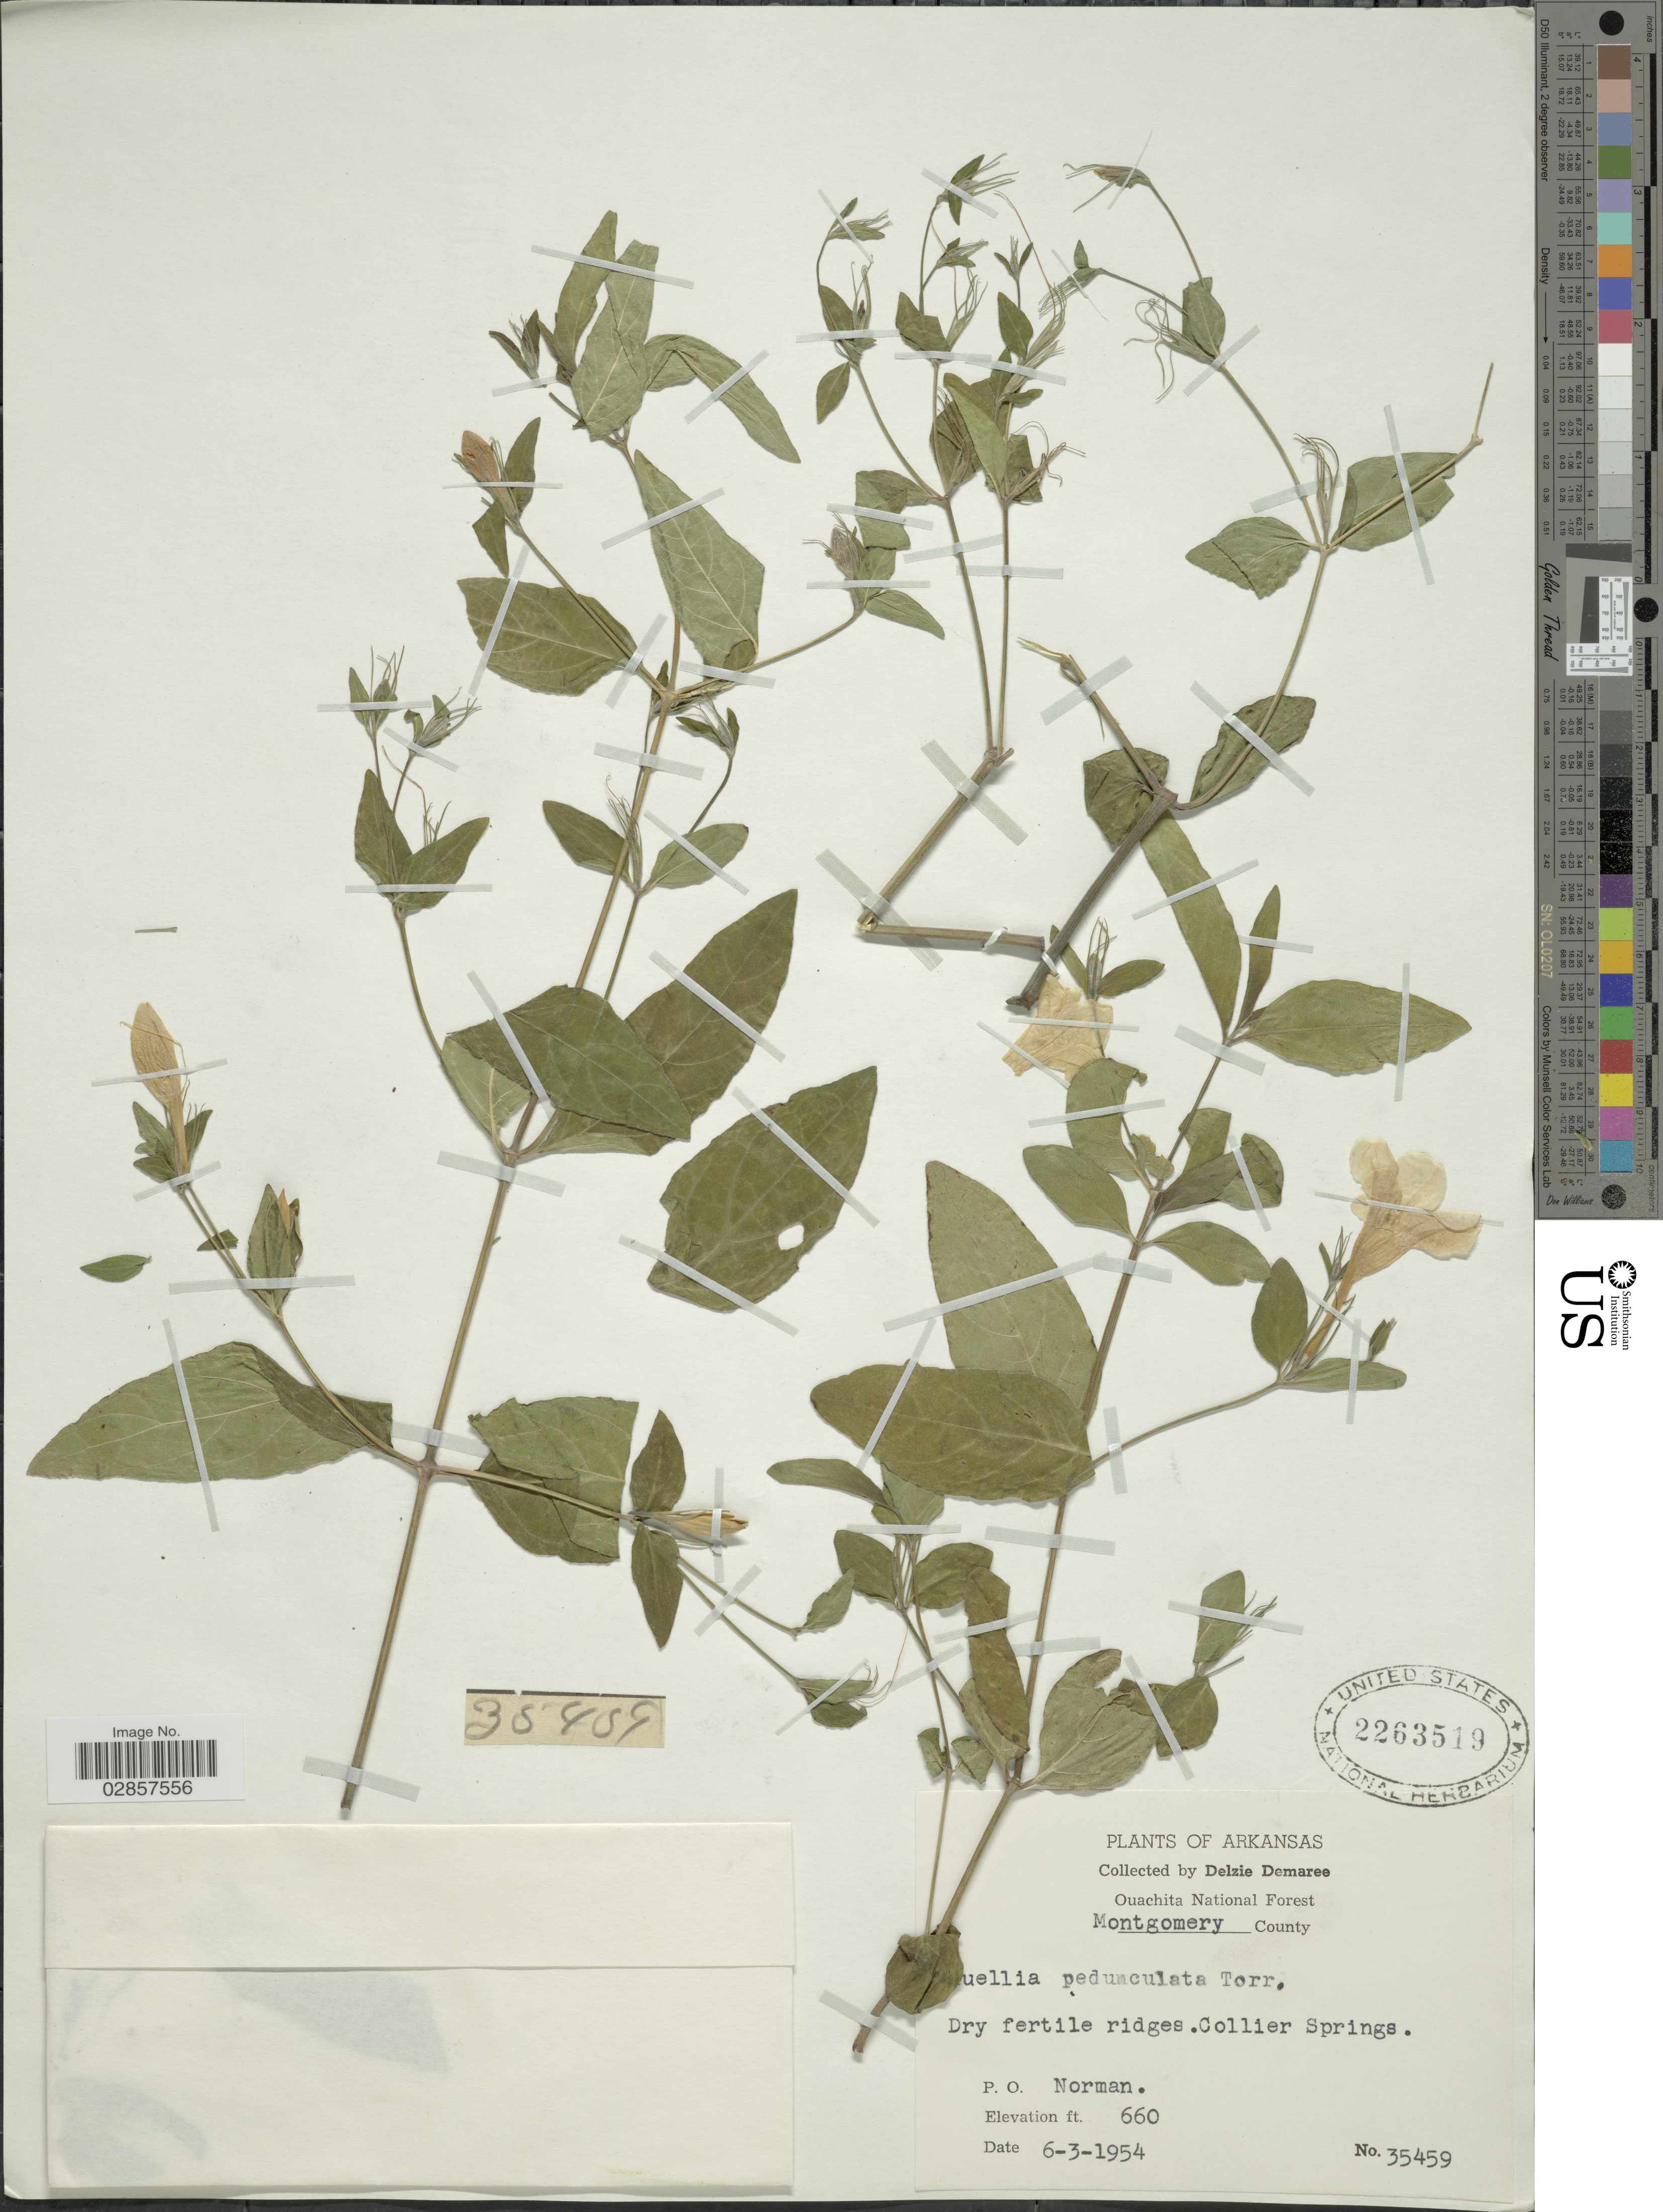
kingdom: Plantae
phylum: Tracheophyta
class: Magnoliopsida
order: Lamiales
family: Acanthaceae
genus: Ruellia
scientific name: Ruellia pedunculata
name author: Torr. ex A. Gray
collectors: D. Demaree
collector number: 35459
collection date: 1954-06-03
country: United States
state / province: Arkansas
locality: Ouachita National Forest, Montgomery County, Collier Springs, P. O. Norman.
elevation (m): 201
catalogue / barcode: US 2263519